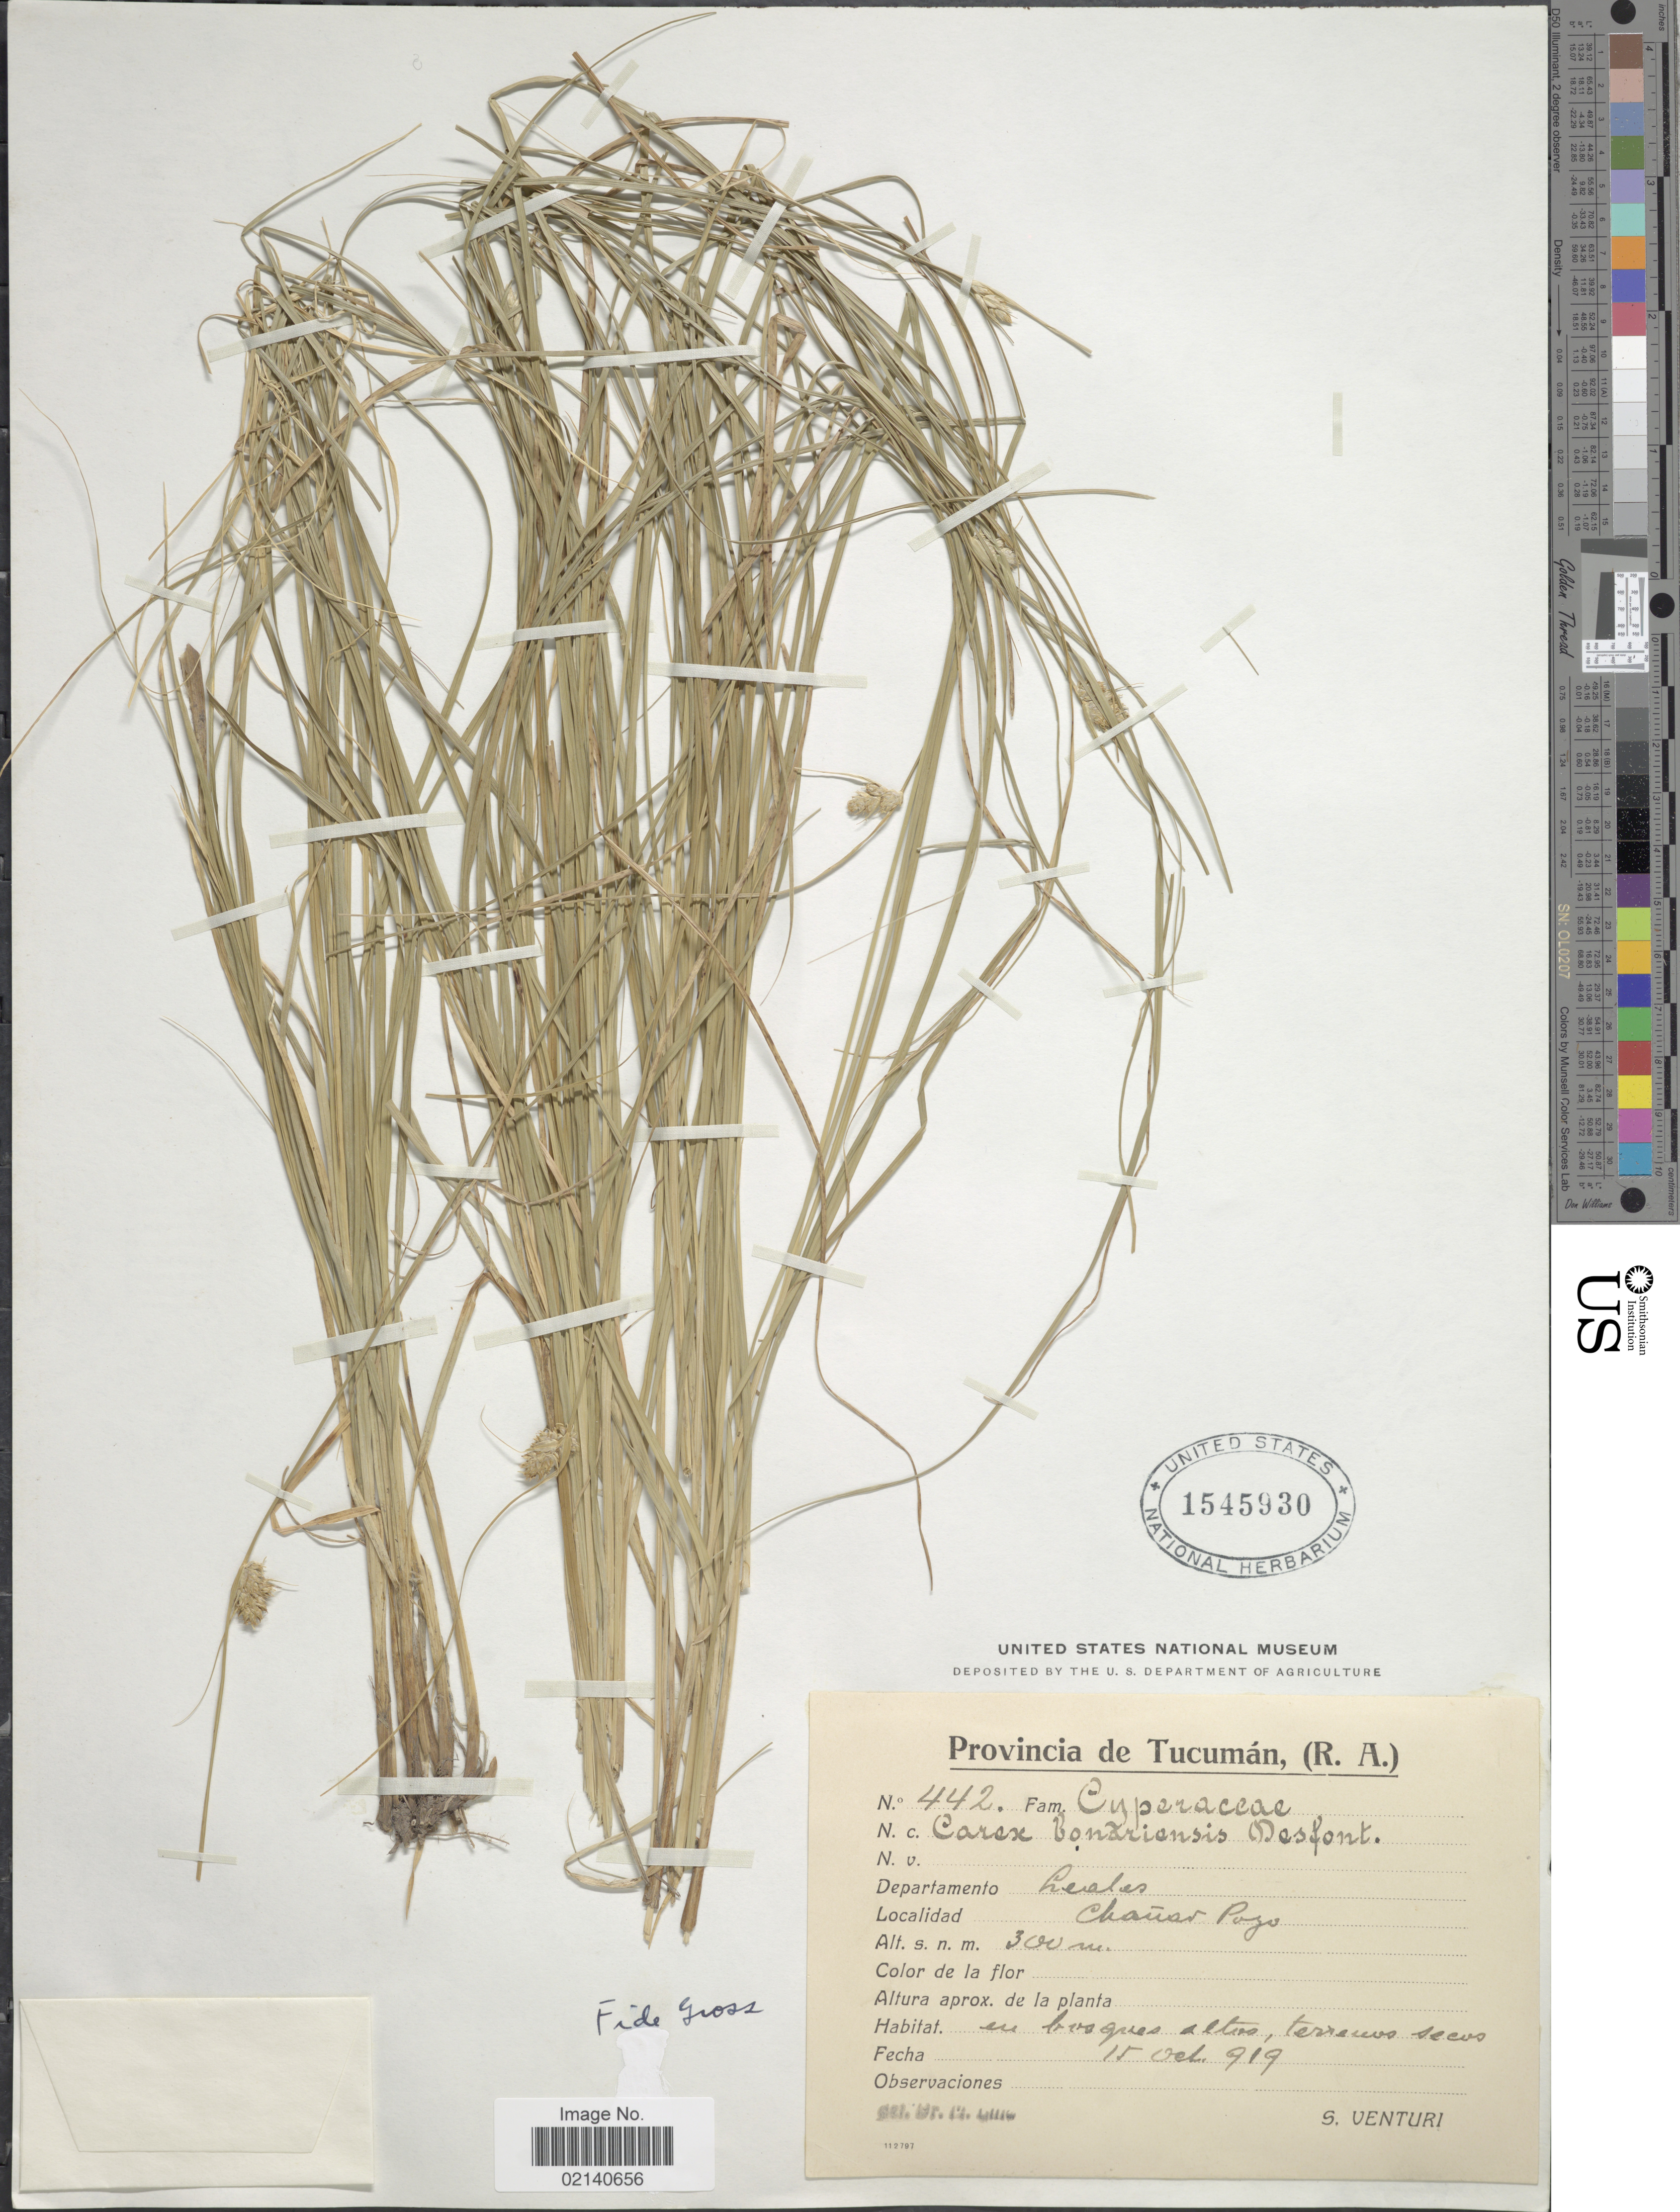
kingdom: Plantae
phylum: Tracheophyta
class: Liliopsida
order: Poales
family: Cyperaceae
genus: Carex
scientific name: Carex pedicularis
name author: Jim.Mejías & Naczi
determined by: Jimnéz-Mejias, Pedro, (UPOS), Universidad Pablo de Olavide (SPAIN)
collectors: S. Venturi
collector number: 442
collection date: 1919-10-15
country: Argentina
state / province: Tucuman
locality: Departamento: Leales. Chañar Pozo.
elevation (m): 300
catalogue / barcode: US 1545930